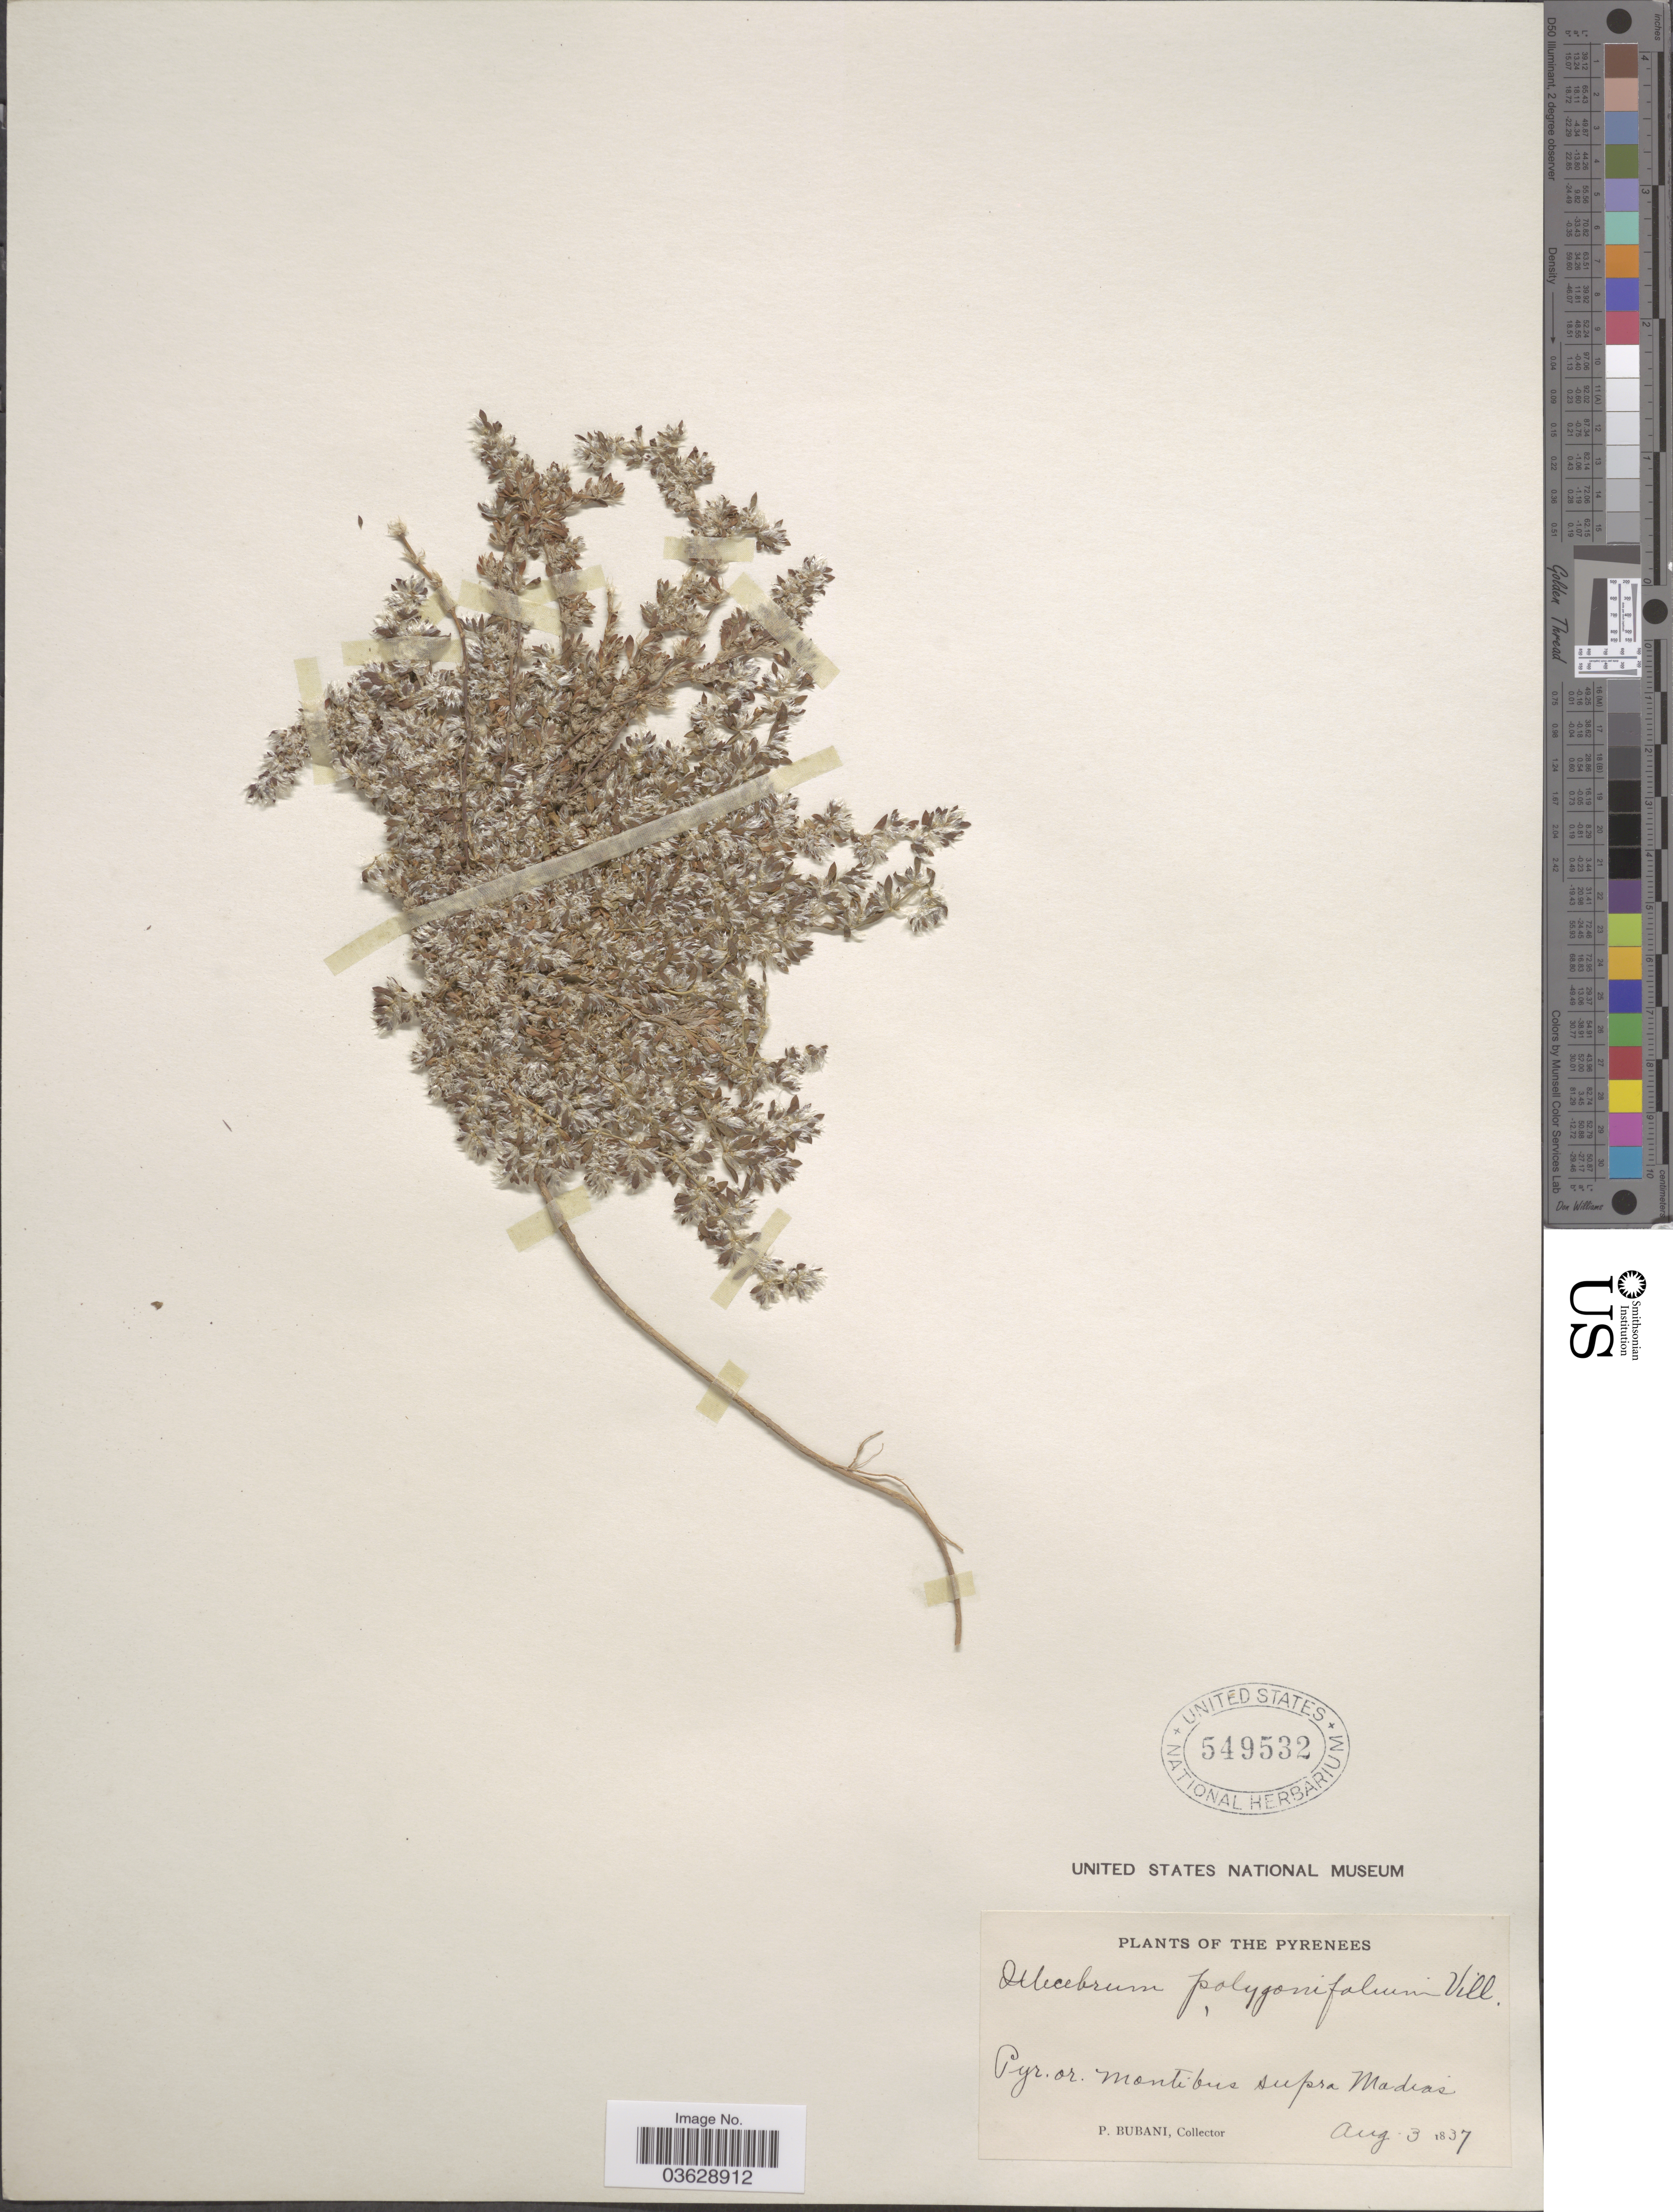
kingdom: Plantae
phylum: Tracheophyta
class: Magnoliopsida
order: Caryophyllales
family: Caryophyllaceae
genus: Paronychia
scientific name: Paronychia polygonifolia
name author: (Vill.) DC.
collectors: P. Bubani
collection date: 1837-08-03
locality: Pyr. or. montibus supra Madias. [interpreted]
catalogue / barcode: US 549532